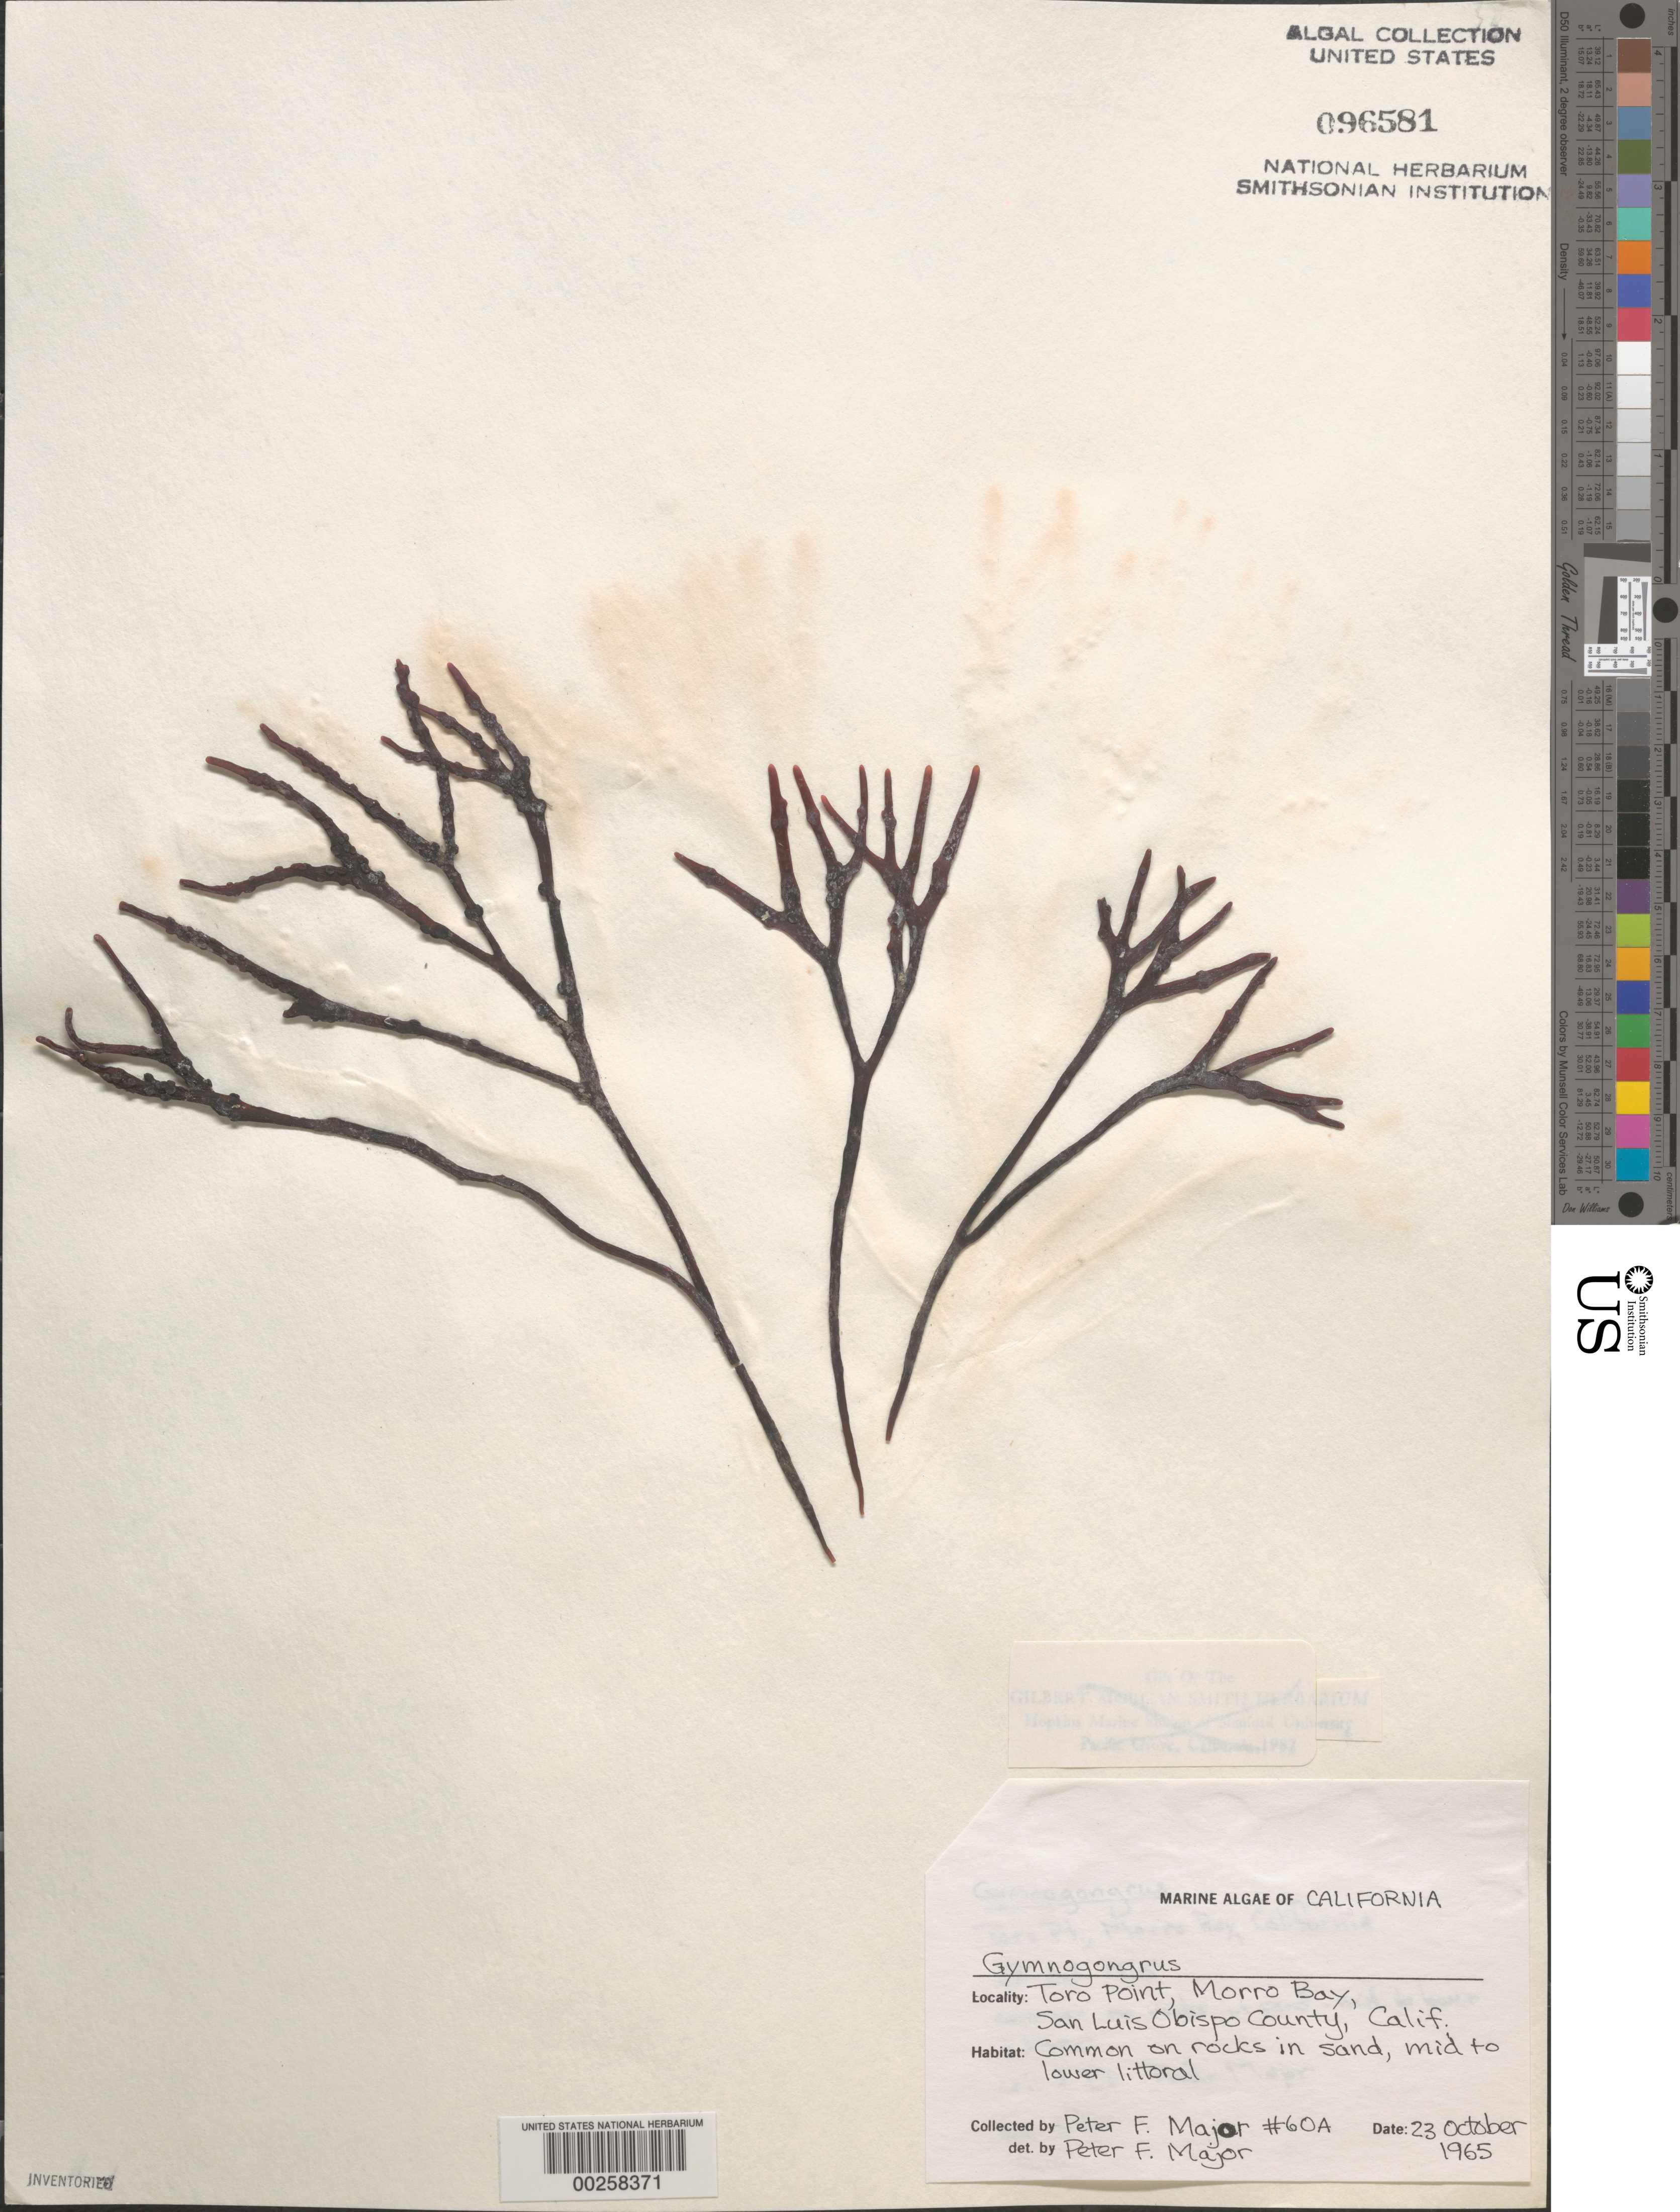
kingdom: Plantae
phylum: Rhodophyta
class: Florideophyceae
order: Gigartinales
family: Phyllophoraceae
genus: Gymnogongrus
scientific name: Gymnogongrus sp.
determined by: Major, P. F.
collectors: P. Major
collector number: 60a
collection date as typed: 23 Oct 1965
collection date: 1965-10-23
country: United States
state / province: California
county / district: San Luis Obispo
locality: Toro Point, Morro Bay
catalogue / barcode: US 96581